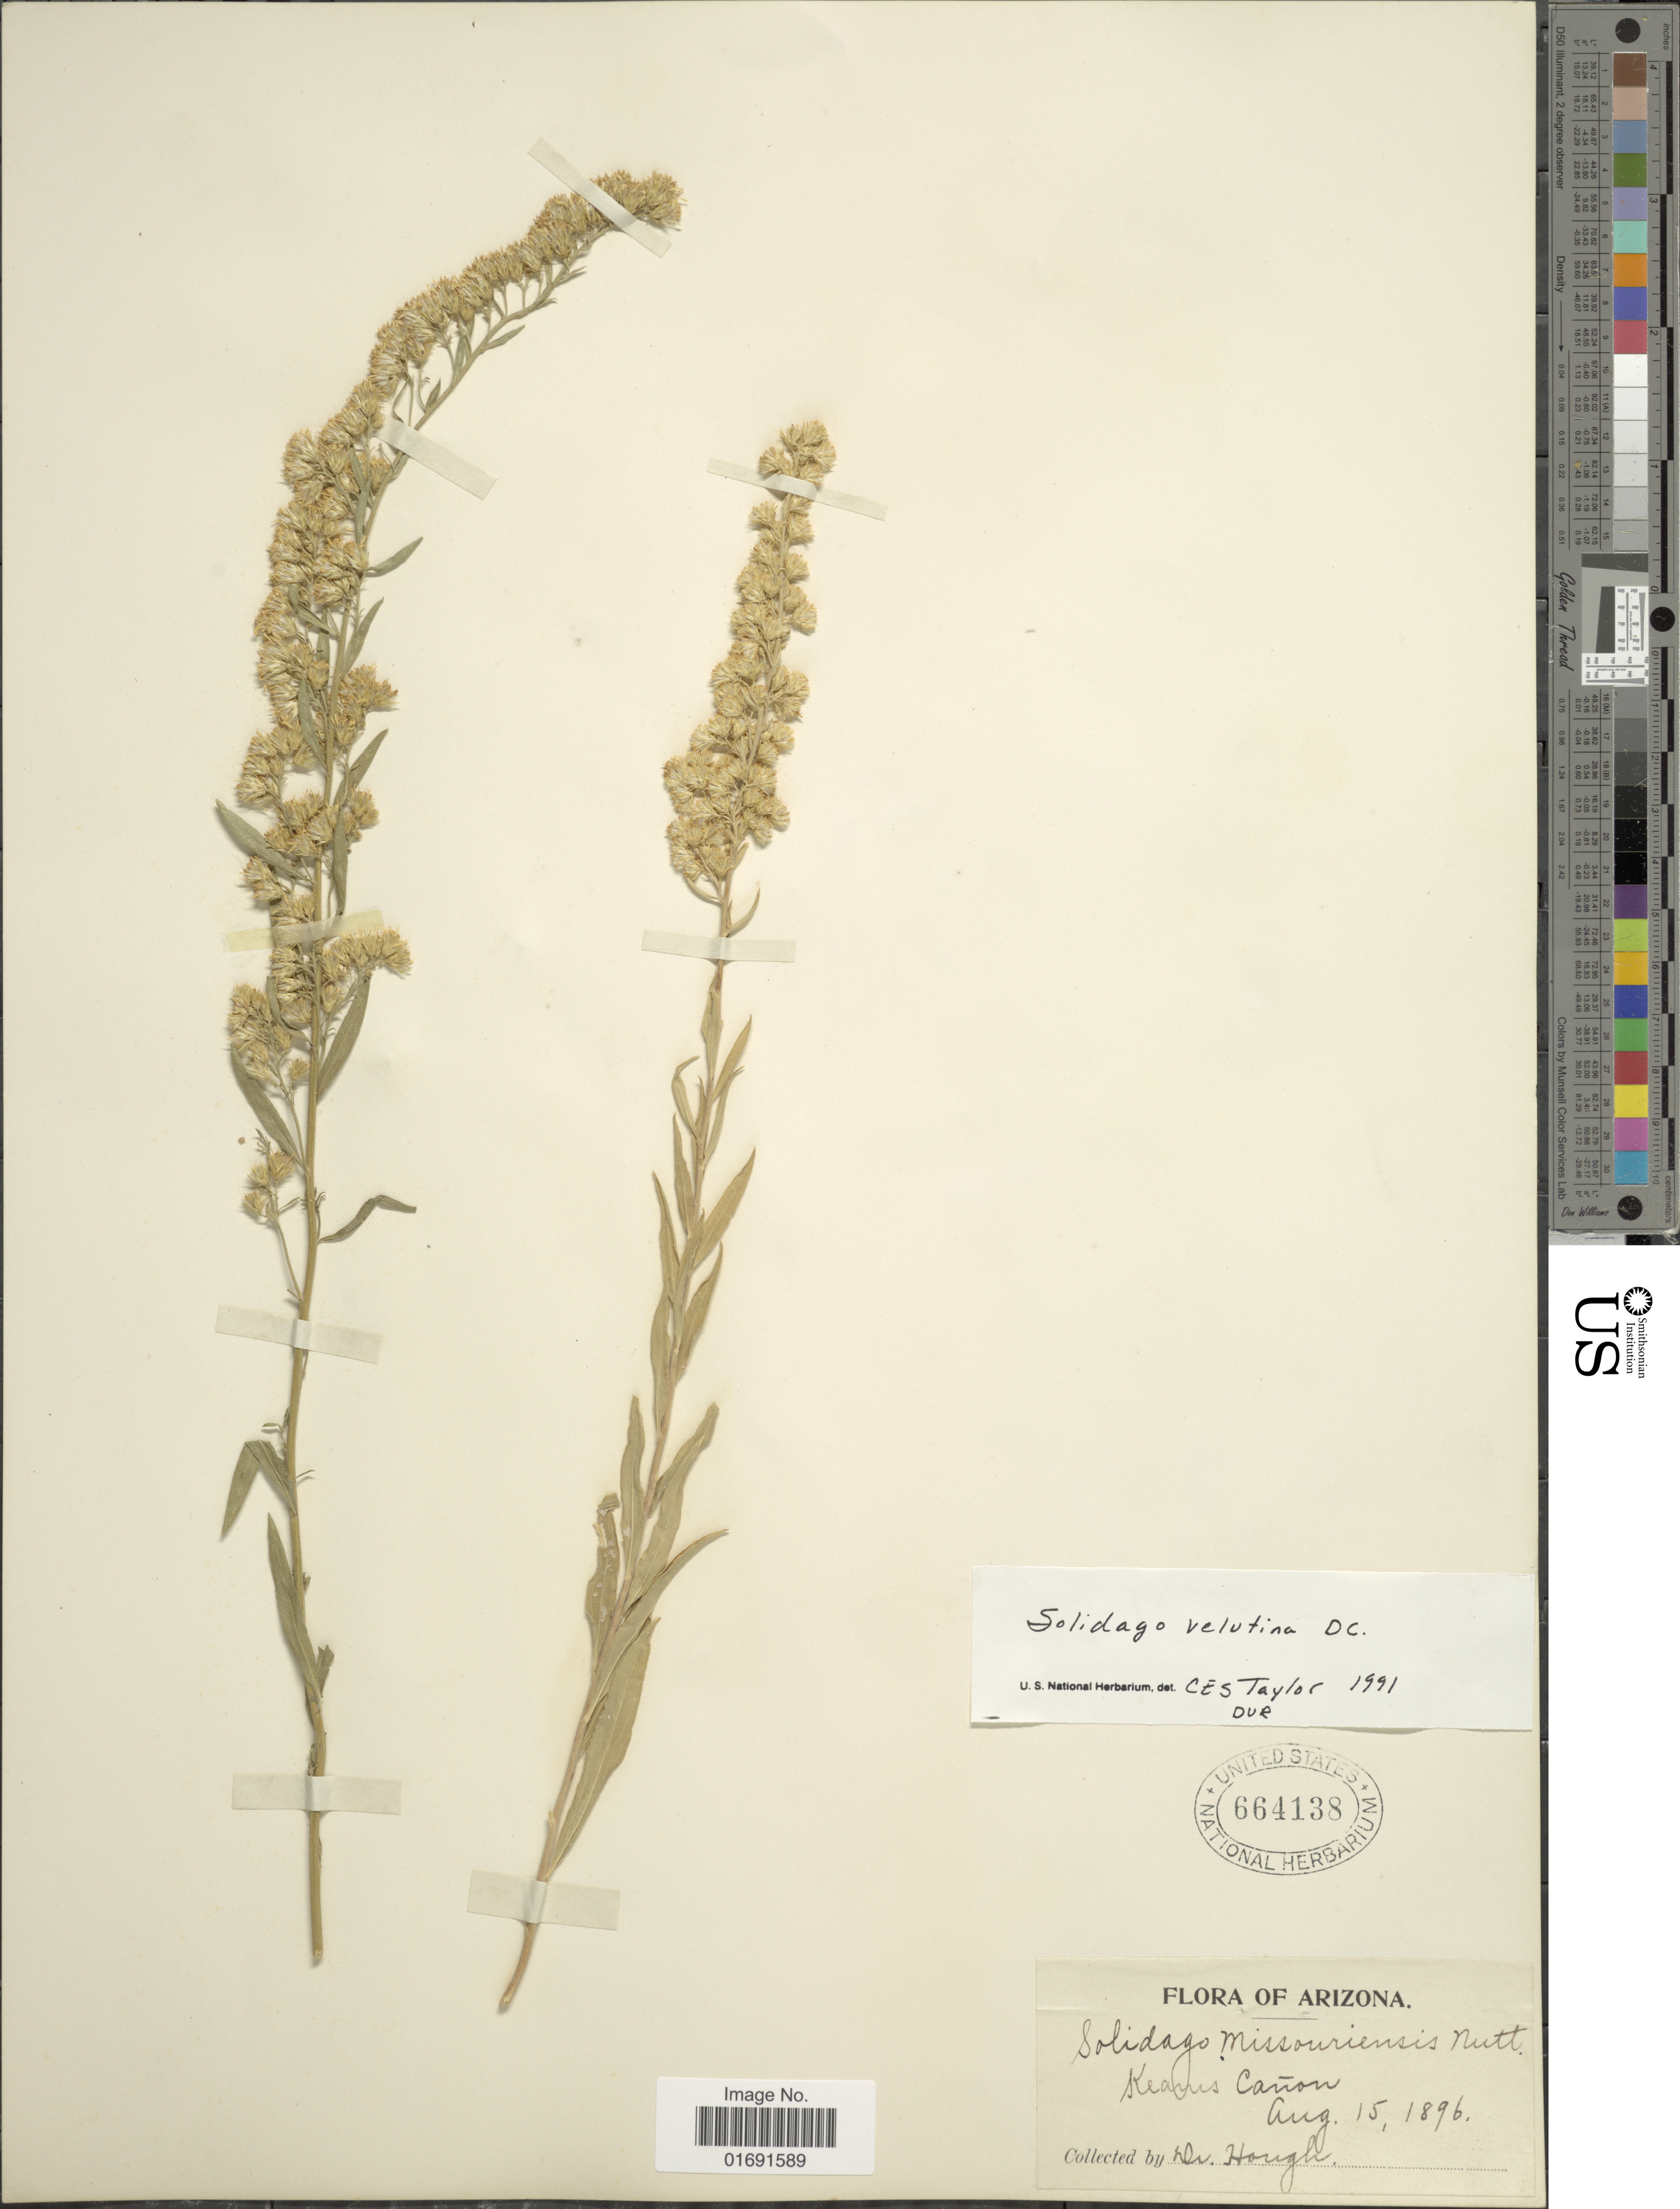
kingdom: Plantae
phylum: Tracheophyta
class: Magnoliopsida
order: Asterales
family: Asteraceae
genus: Solidago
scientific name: Solidago velutina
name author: DC.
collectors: Hough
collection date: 1896-08-15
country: United States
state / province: Arizona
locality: Keams Canyon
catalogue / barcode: US 664138